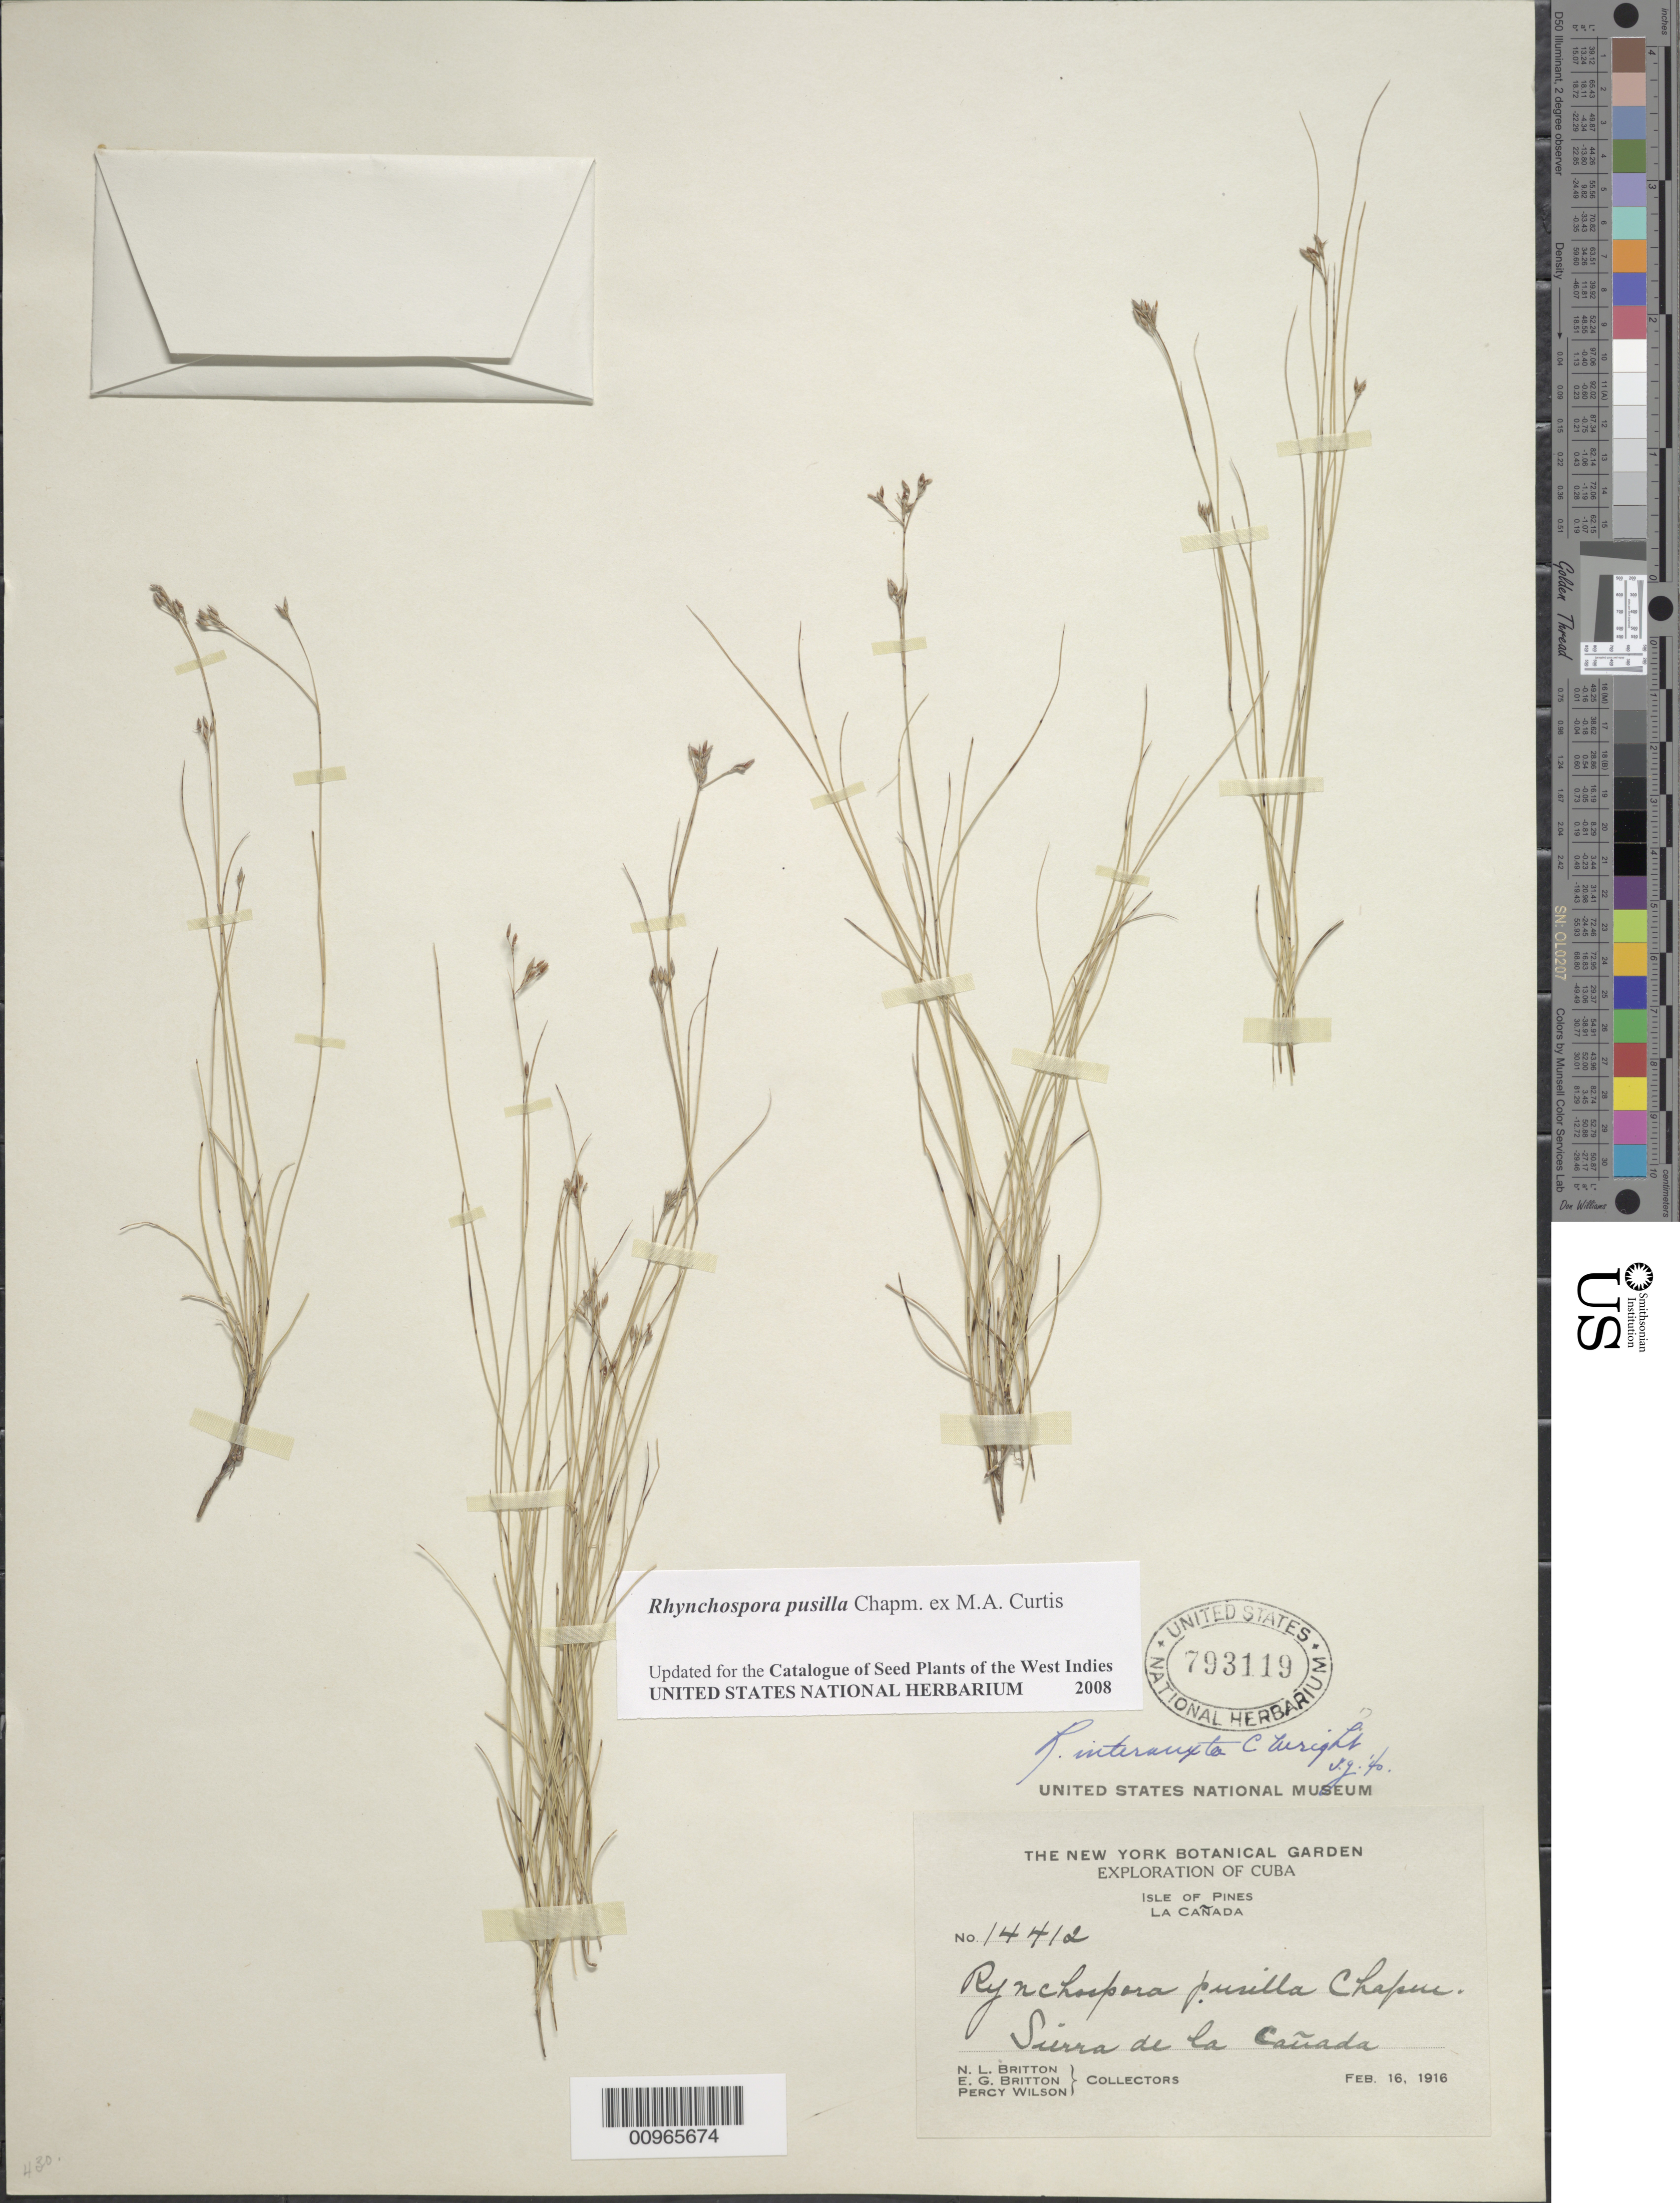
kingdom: Plantae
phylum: Tracheophyta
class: Liliopsida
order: Poales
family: Cyperaceae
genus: Rhynchospora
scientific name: Rhynchospora intermixta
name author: C. Wright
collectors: N. Britton, E. G. Britton & P. Wilson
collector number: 14412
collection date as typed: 16 Feb 1916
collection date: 1916-02-16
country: Cuba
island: Isla de la Juventud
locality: La Cañada, Sierra de la Cañada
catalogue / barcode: US 793119